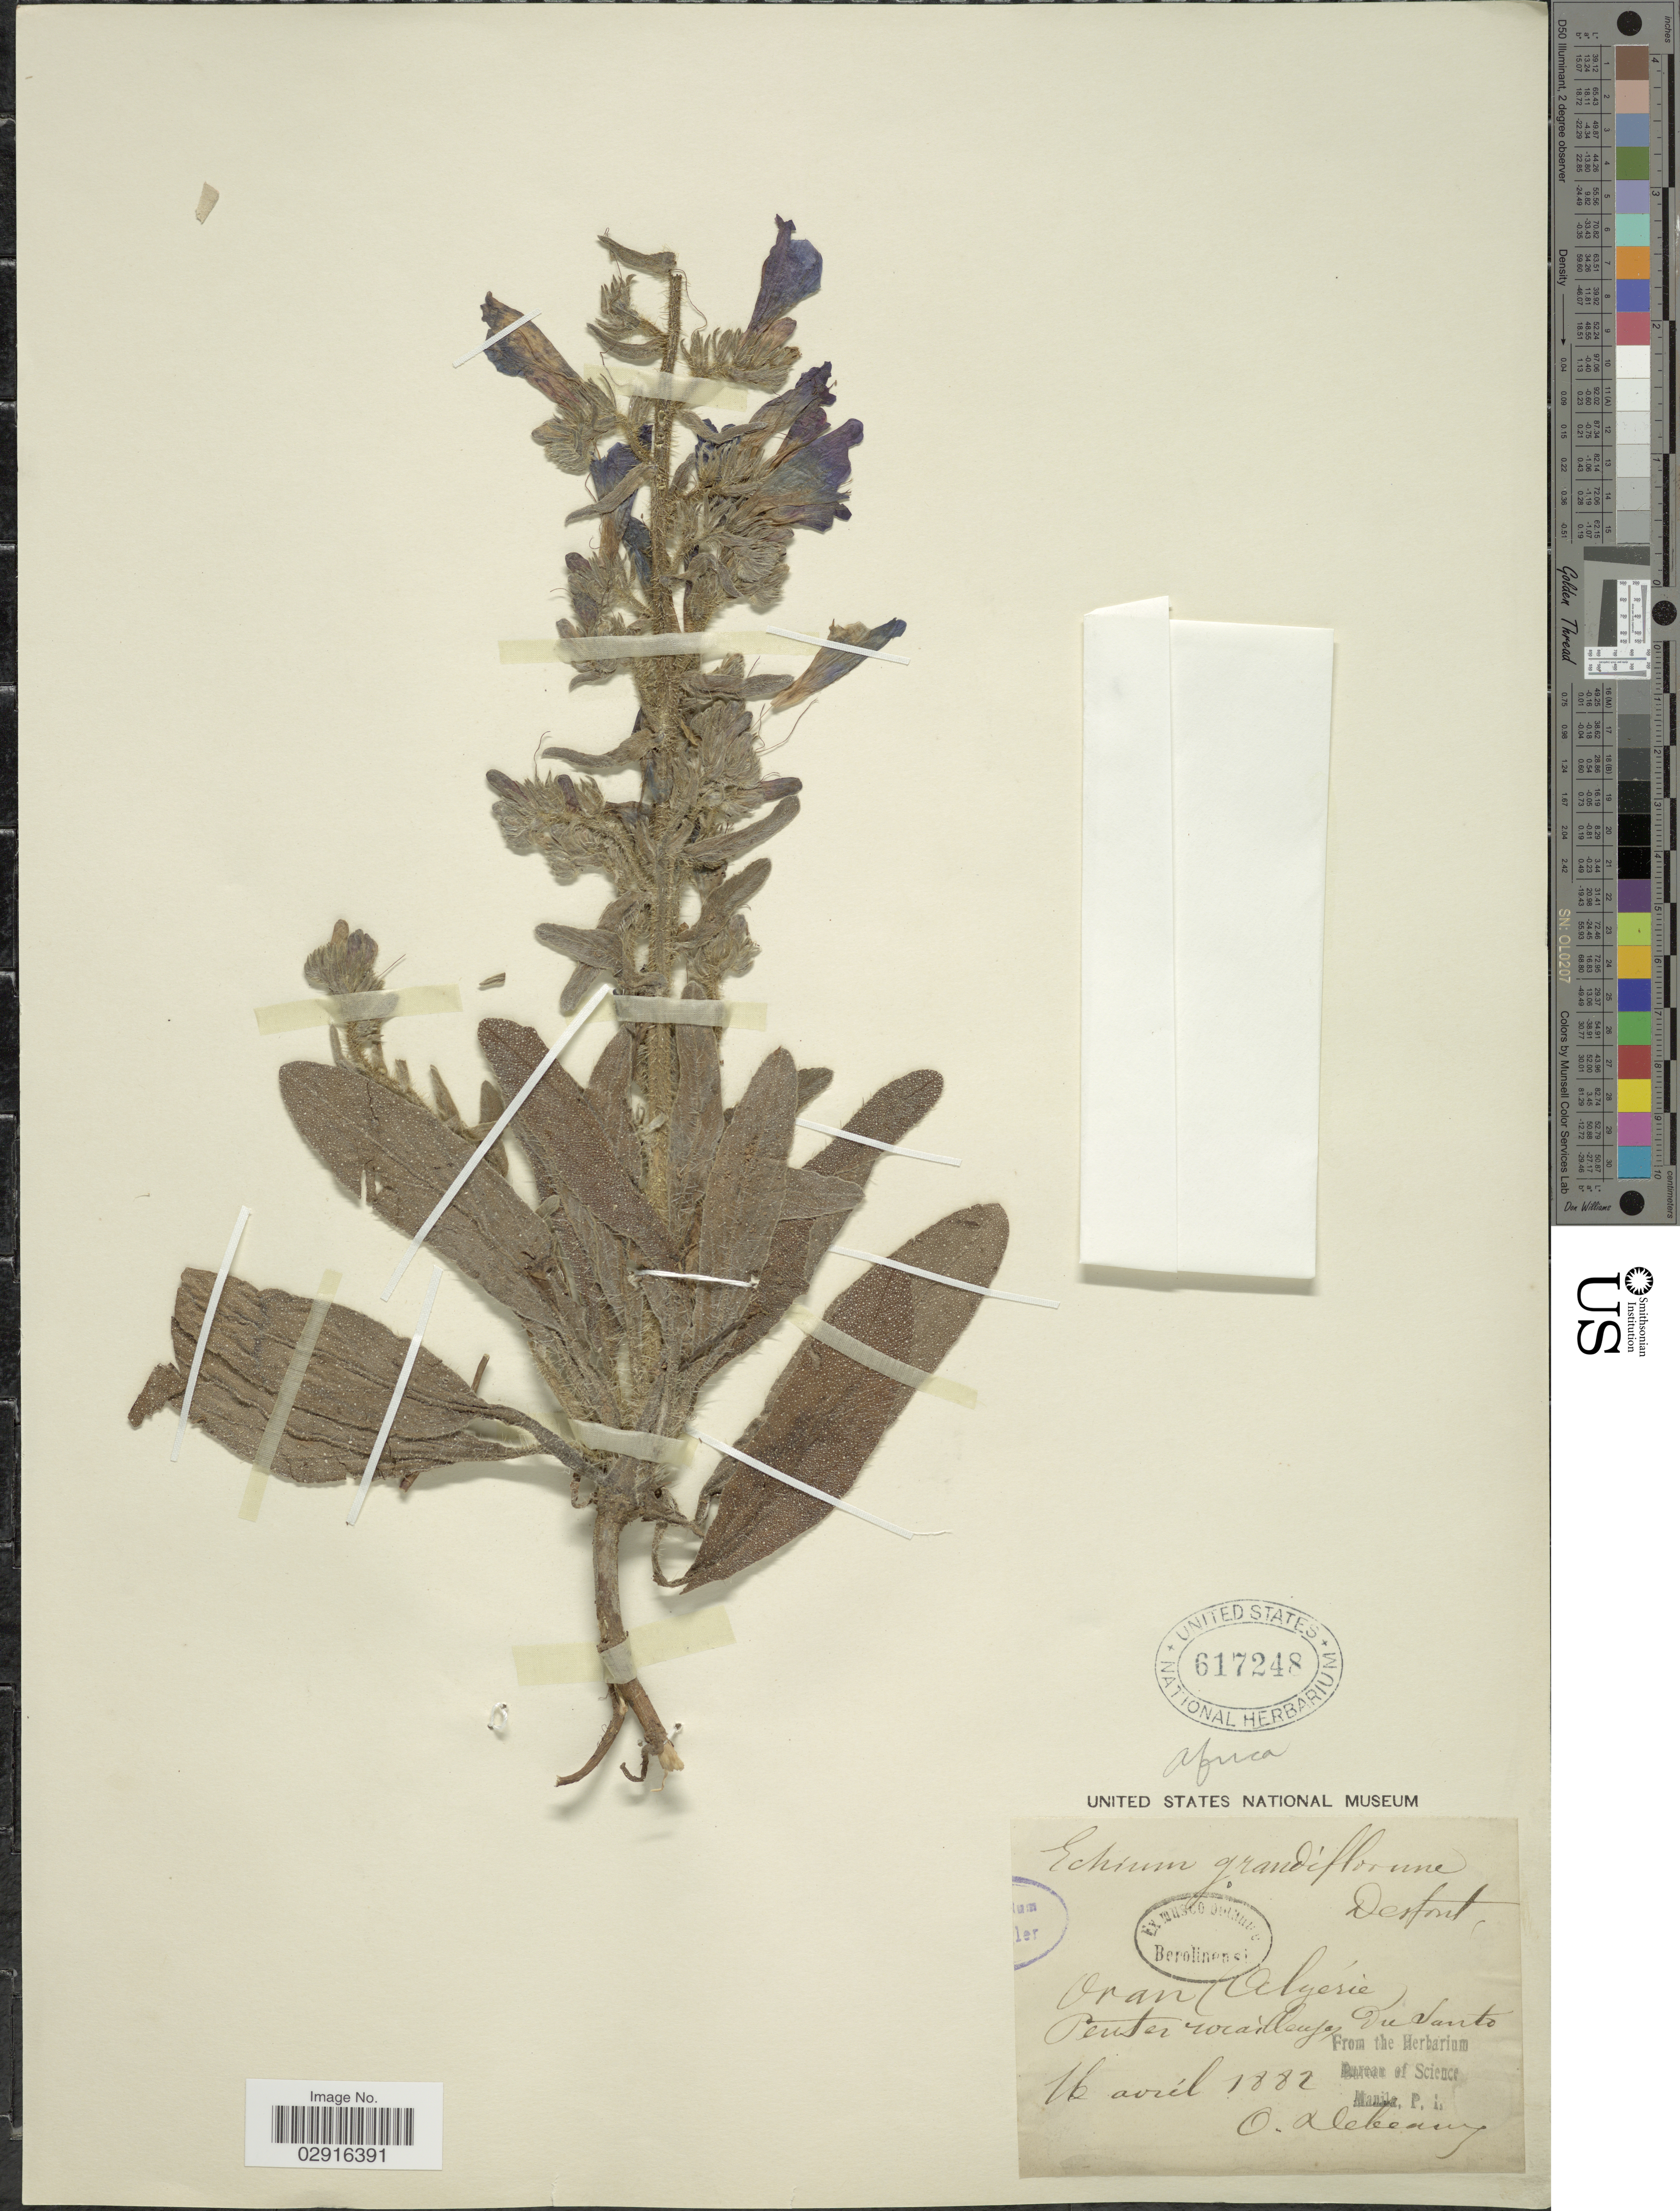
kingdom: Plantae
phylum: Tracheophyta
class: Magnoliopsida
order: Boraginales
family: Boraginaceae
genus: Echium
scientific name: Echium grandiflorum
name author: Salisb.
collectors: O. Debeaux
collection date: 1882-04-16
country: Algeria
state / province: Oran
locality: Oran.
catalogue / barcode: US 617248